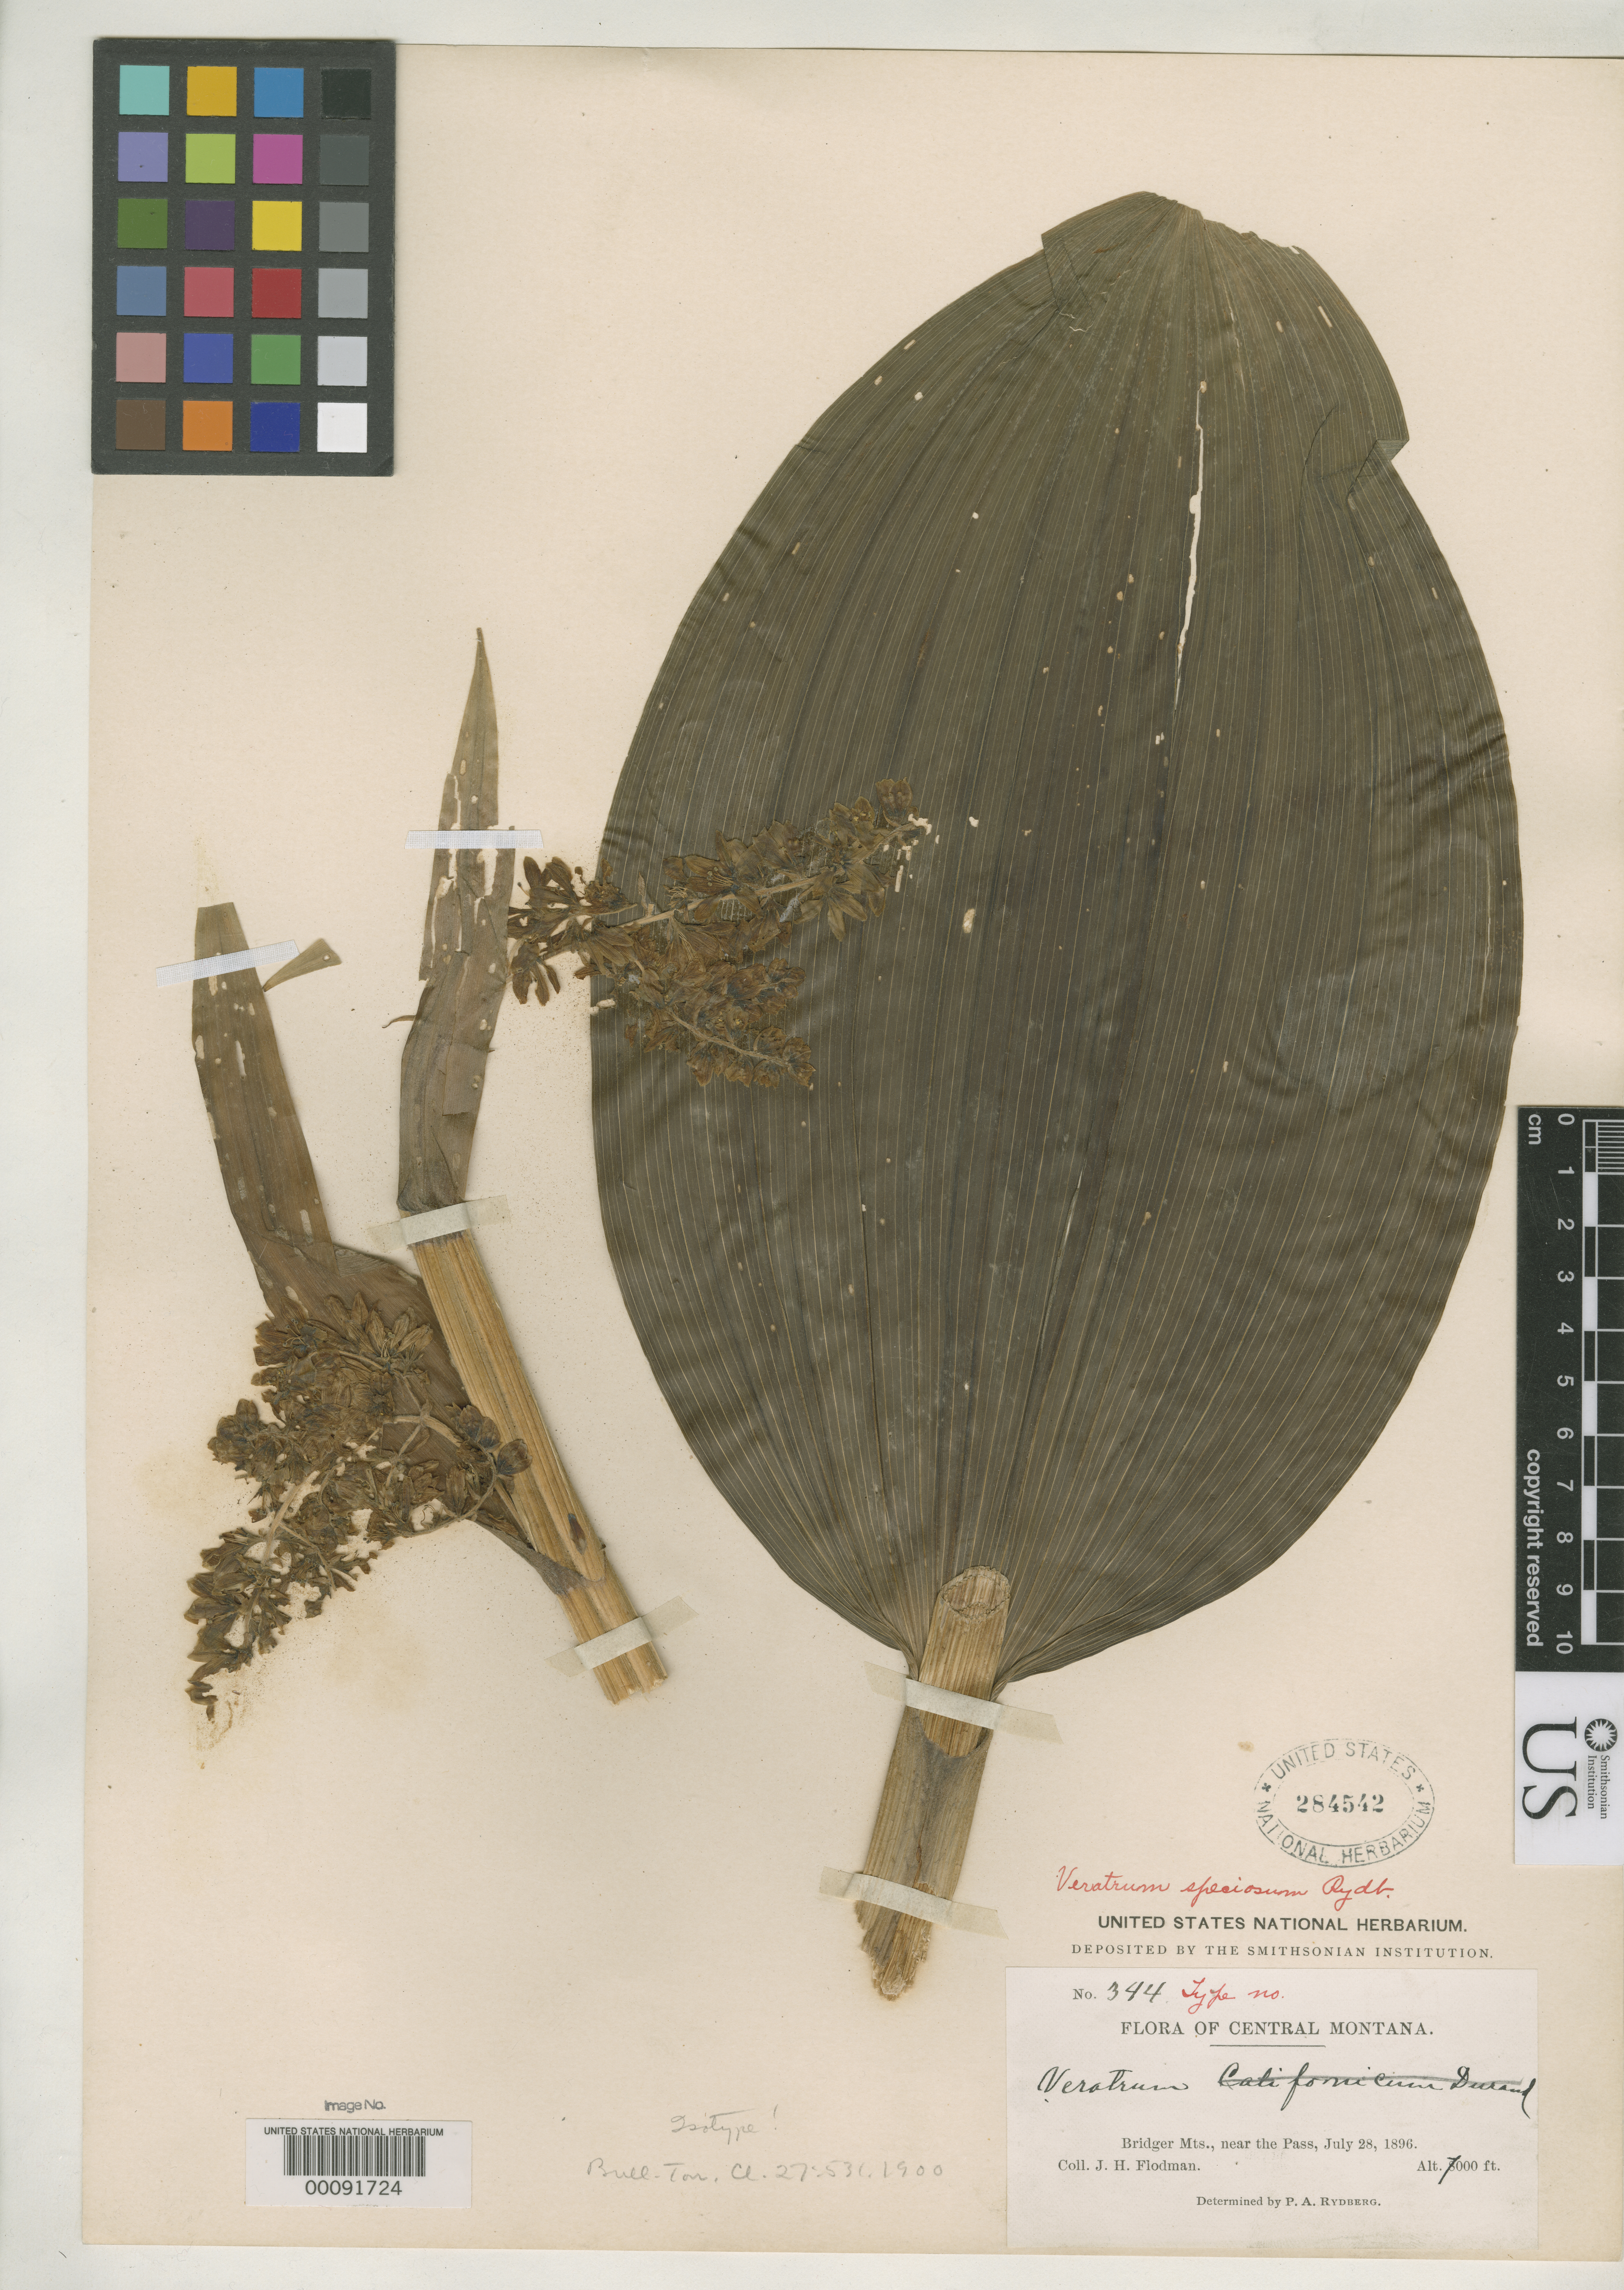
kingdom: Plantae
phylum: Tracheophyta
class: Liliopsida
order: Liliales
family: Melanthiaceae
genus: Veratrum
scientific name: Veratrum speciosum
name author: Rydb.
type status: Isotype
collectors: J. Flodman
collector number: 344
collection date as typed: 28 Jul 1896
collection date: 1896-07-28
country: United States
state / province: Montana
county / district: Gallatin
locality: Bridger Mountains, near pass.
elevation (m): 2134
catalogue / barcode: US 284542